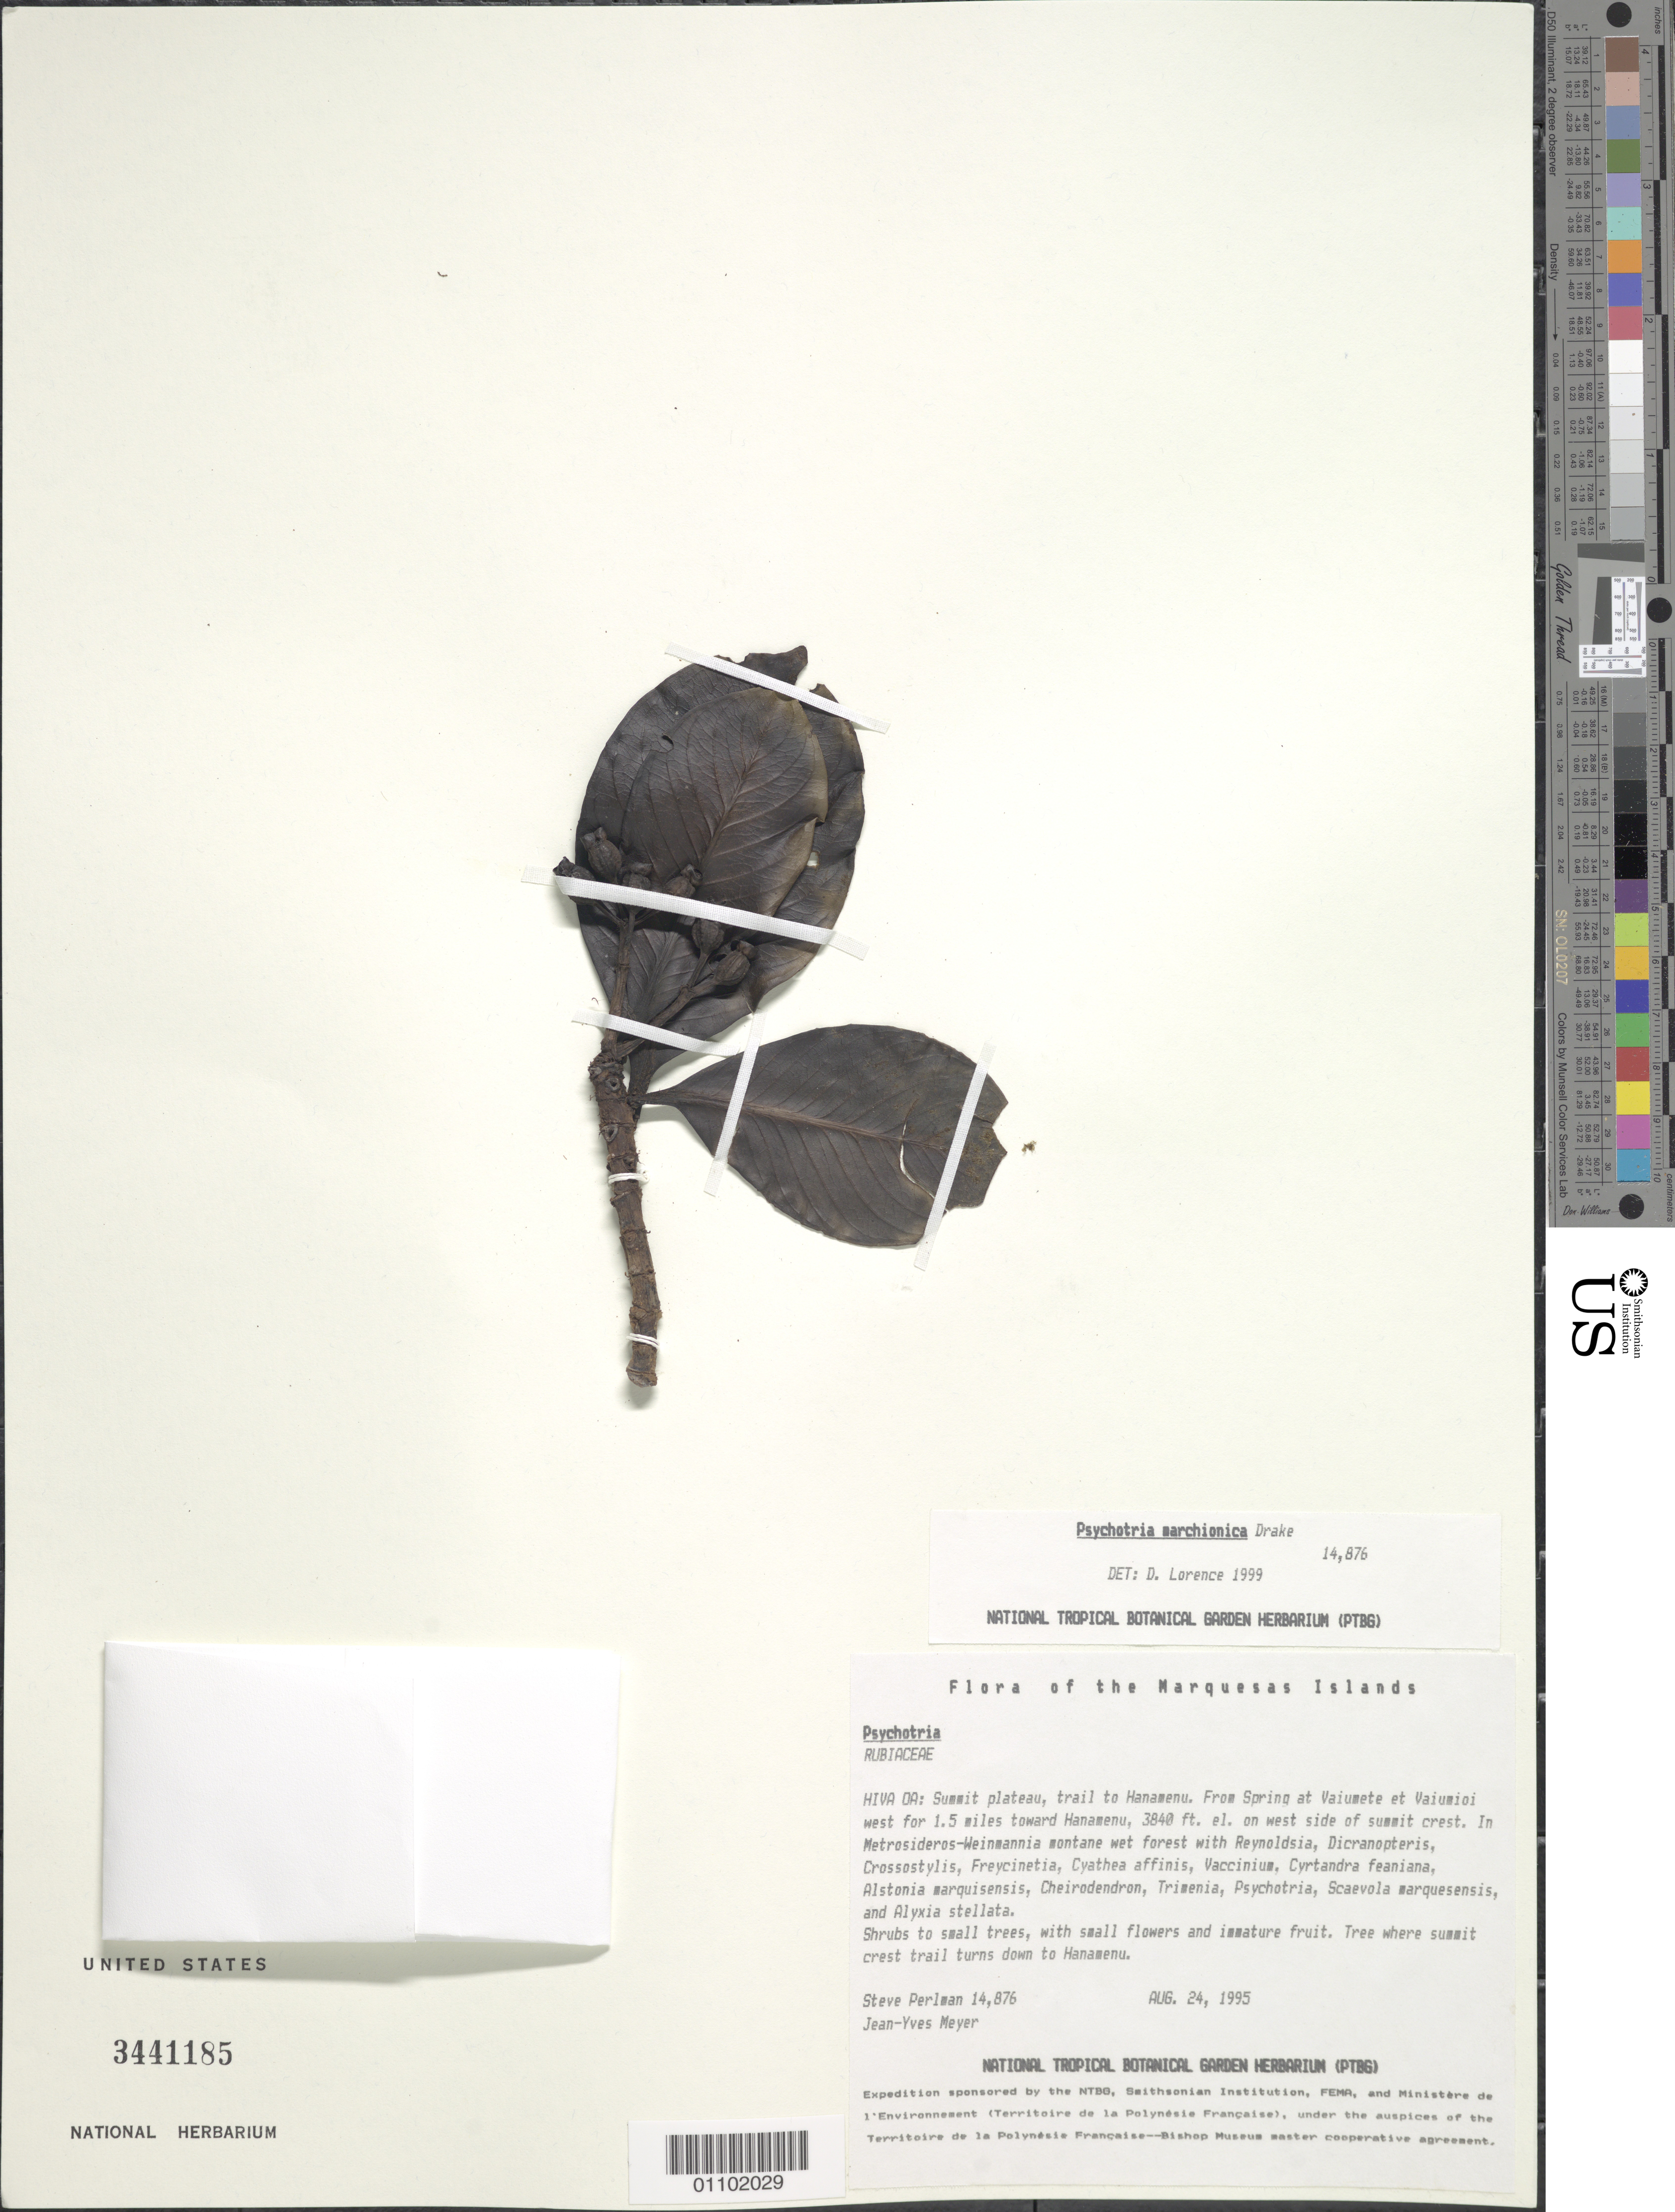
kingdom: Plantae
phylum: Tracheophyta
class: Magnoliopsida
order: Gentianales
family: Rubiaceae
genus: Psychotria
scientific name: Psychotria marchionica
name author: Drake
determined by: Lorence, David H., (PTBG), National Tropical Botanical Garden (UNITED STATES)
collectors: S. P. Perlman & J.-Y. Meyer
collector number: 14876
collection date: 1995-08-24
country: French Polynesia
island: Hiva Oa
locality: Summit plateau, trail to Hanamenu, from Spring at Vaiumete et Vaiumioi W for 1.5 miles toward Hanamenu, on W side of summit crest. Tree where summit crest trail turns down to Hanamenu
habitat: In Metrosideros - Weinmannia montane wet forest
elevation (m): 1170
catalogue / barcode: US 3441185